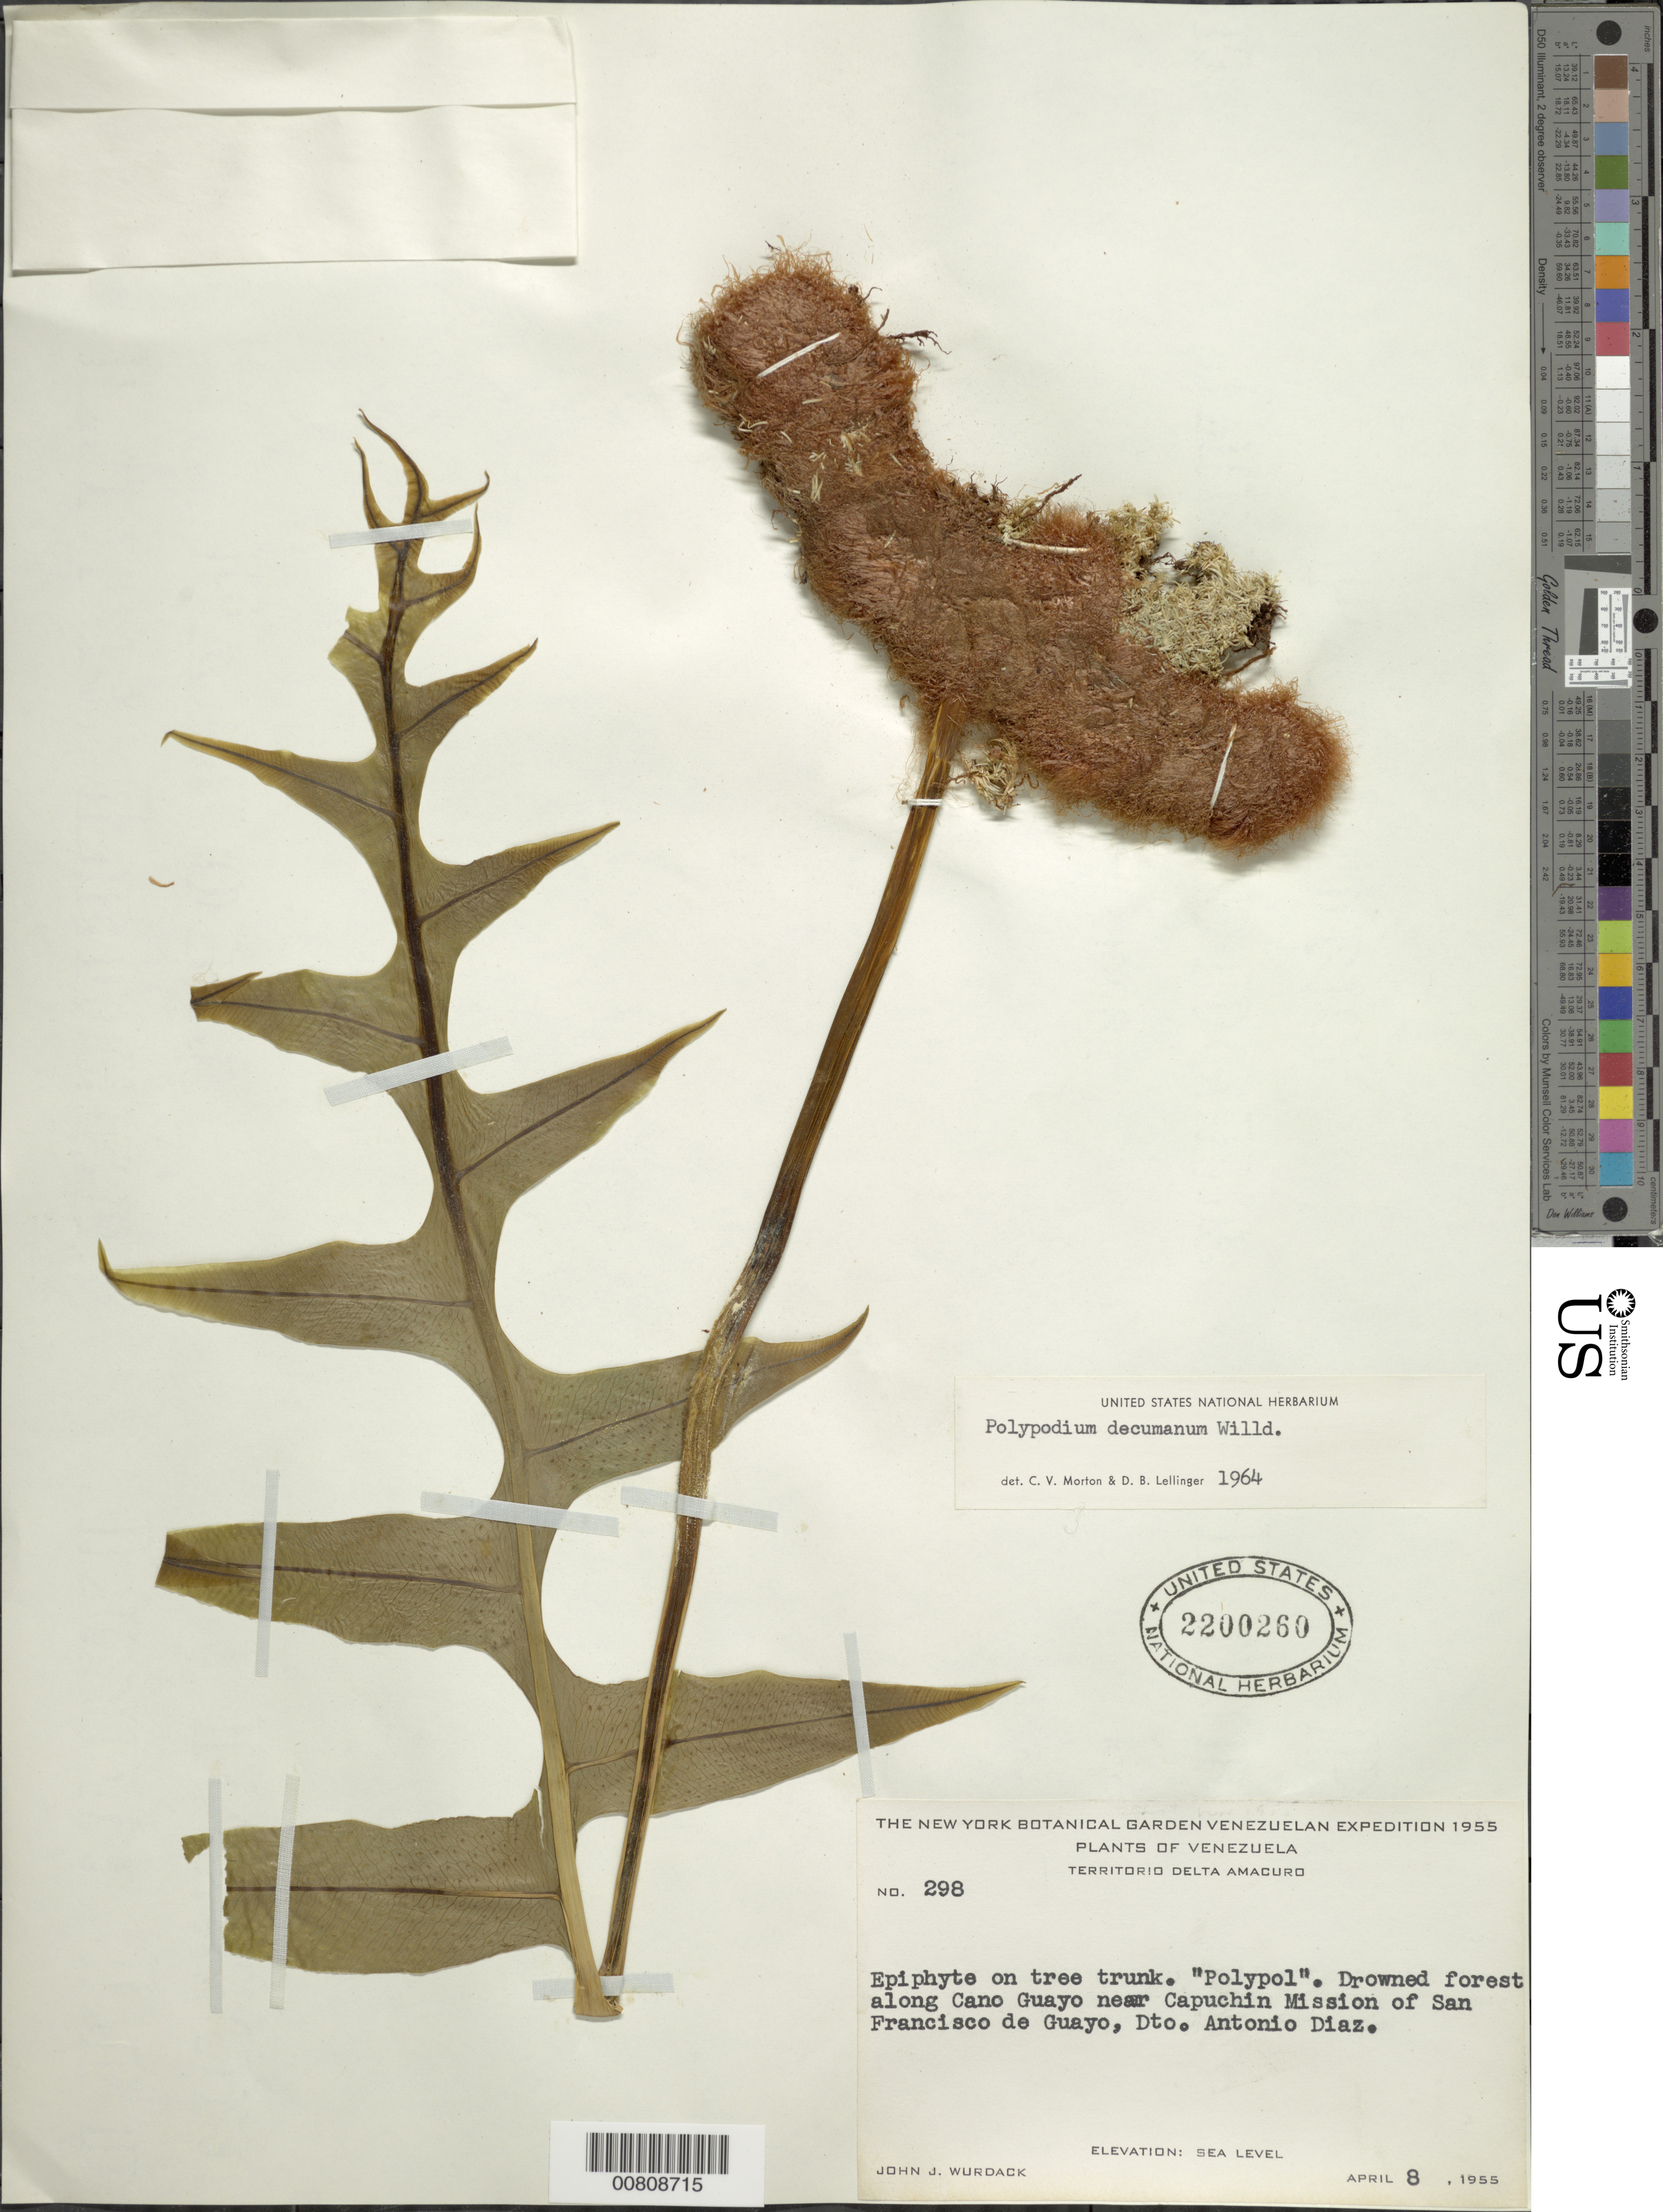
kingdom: Plantae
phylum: Tracheophyta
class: Polypodiopsida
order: Polypodiales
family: Polypodiaceae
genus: Phlebodium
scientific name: Phlebodium decumanum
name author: (Willd.) J. Sm.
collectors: J. J. Wurdack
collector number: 298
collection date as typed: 8-Apr-55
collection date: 1955-04-08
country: Venezuela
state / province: Delta Amacuro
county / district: Antonio Díaz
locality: Caño Guayo, near Capuchin Mission of San Francisco de Guayo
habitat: Drowned forest along cano; on tree trunk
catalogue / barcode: US 2200260